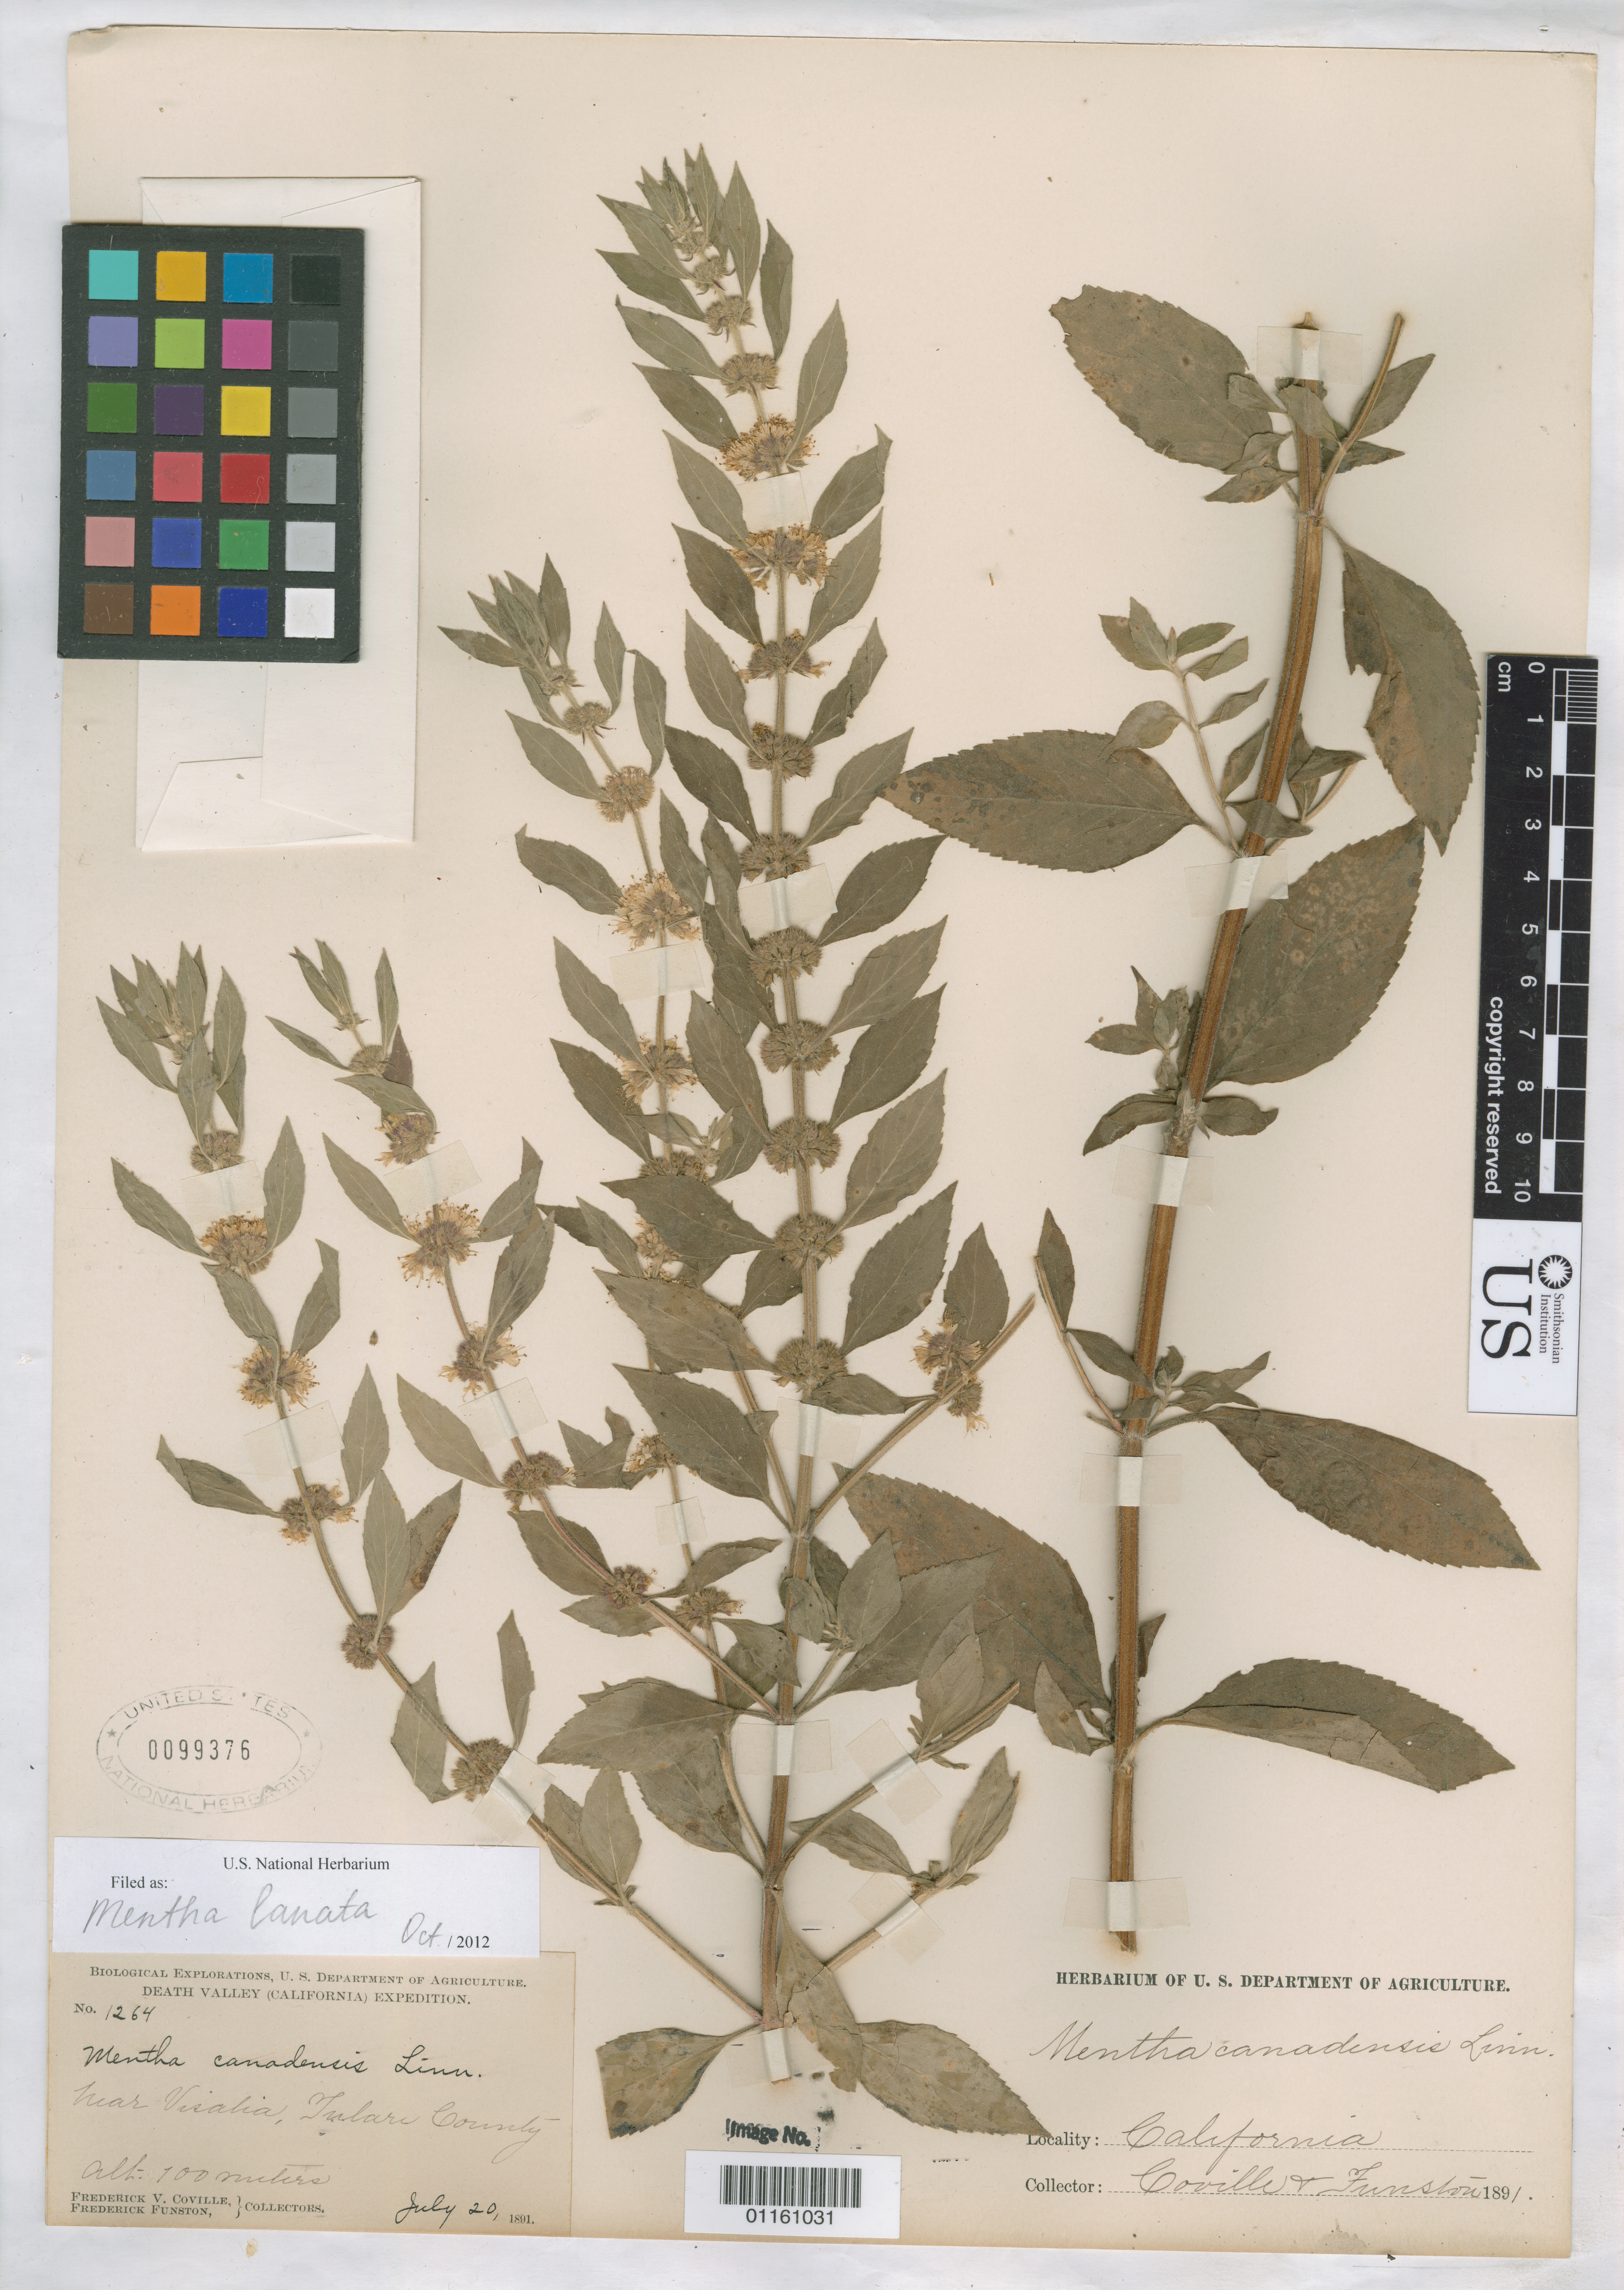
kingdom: Plantae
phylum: Tracheophyta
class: Magnoliopsida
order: Lamiales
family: Lamiaceae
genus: Mentha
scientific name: Mentha lanata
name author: Gand.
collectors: F. V. Coville & F. Funston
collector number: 1264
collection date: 1891-07-20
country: United States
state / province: California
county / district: Tulare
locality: near Visalia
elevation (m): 100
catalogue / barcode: US 99376